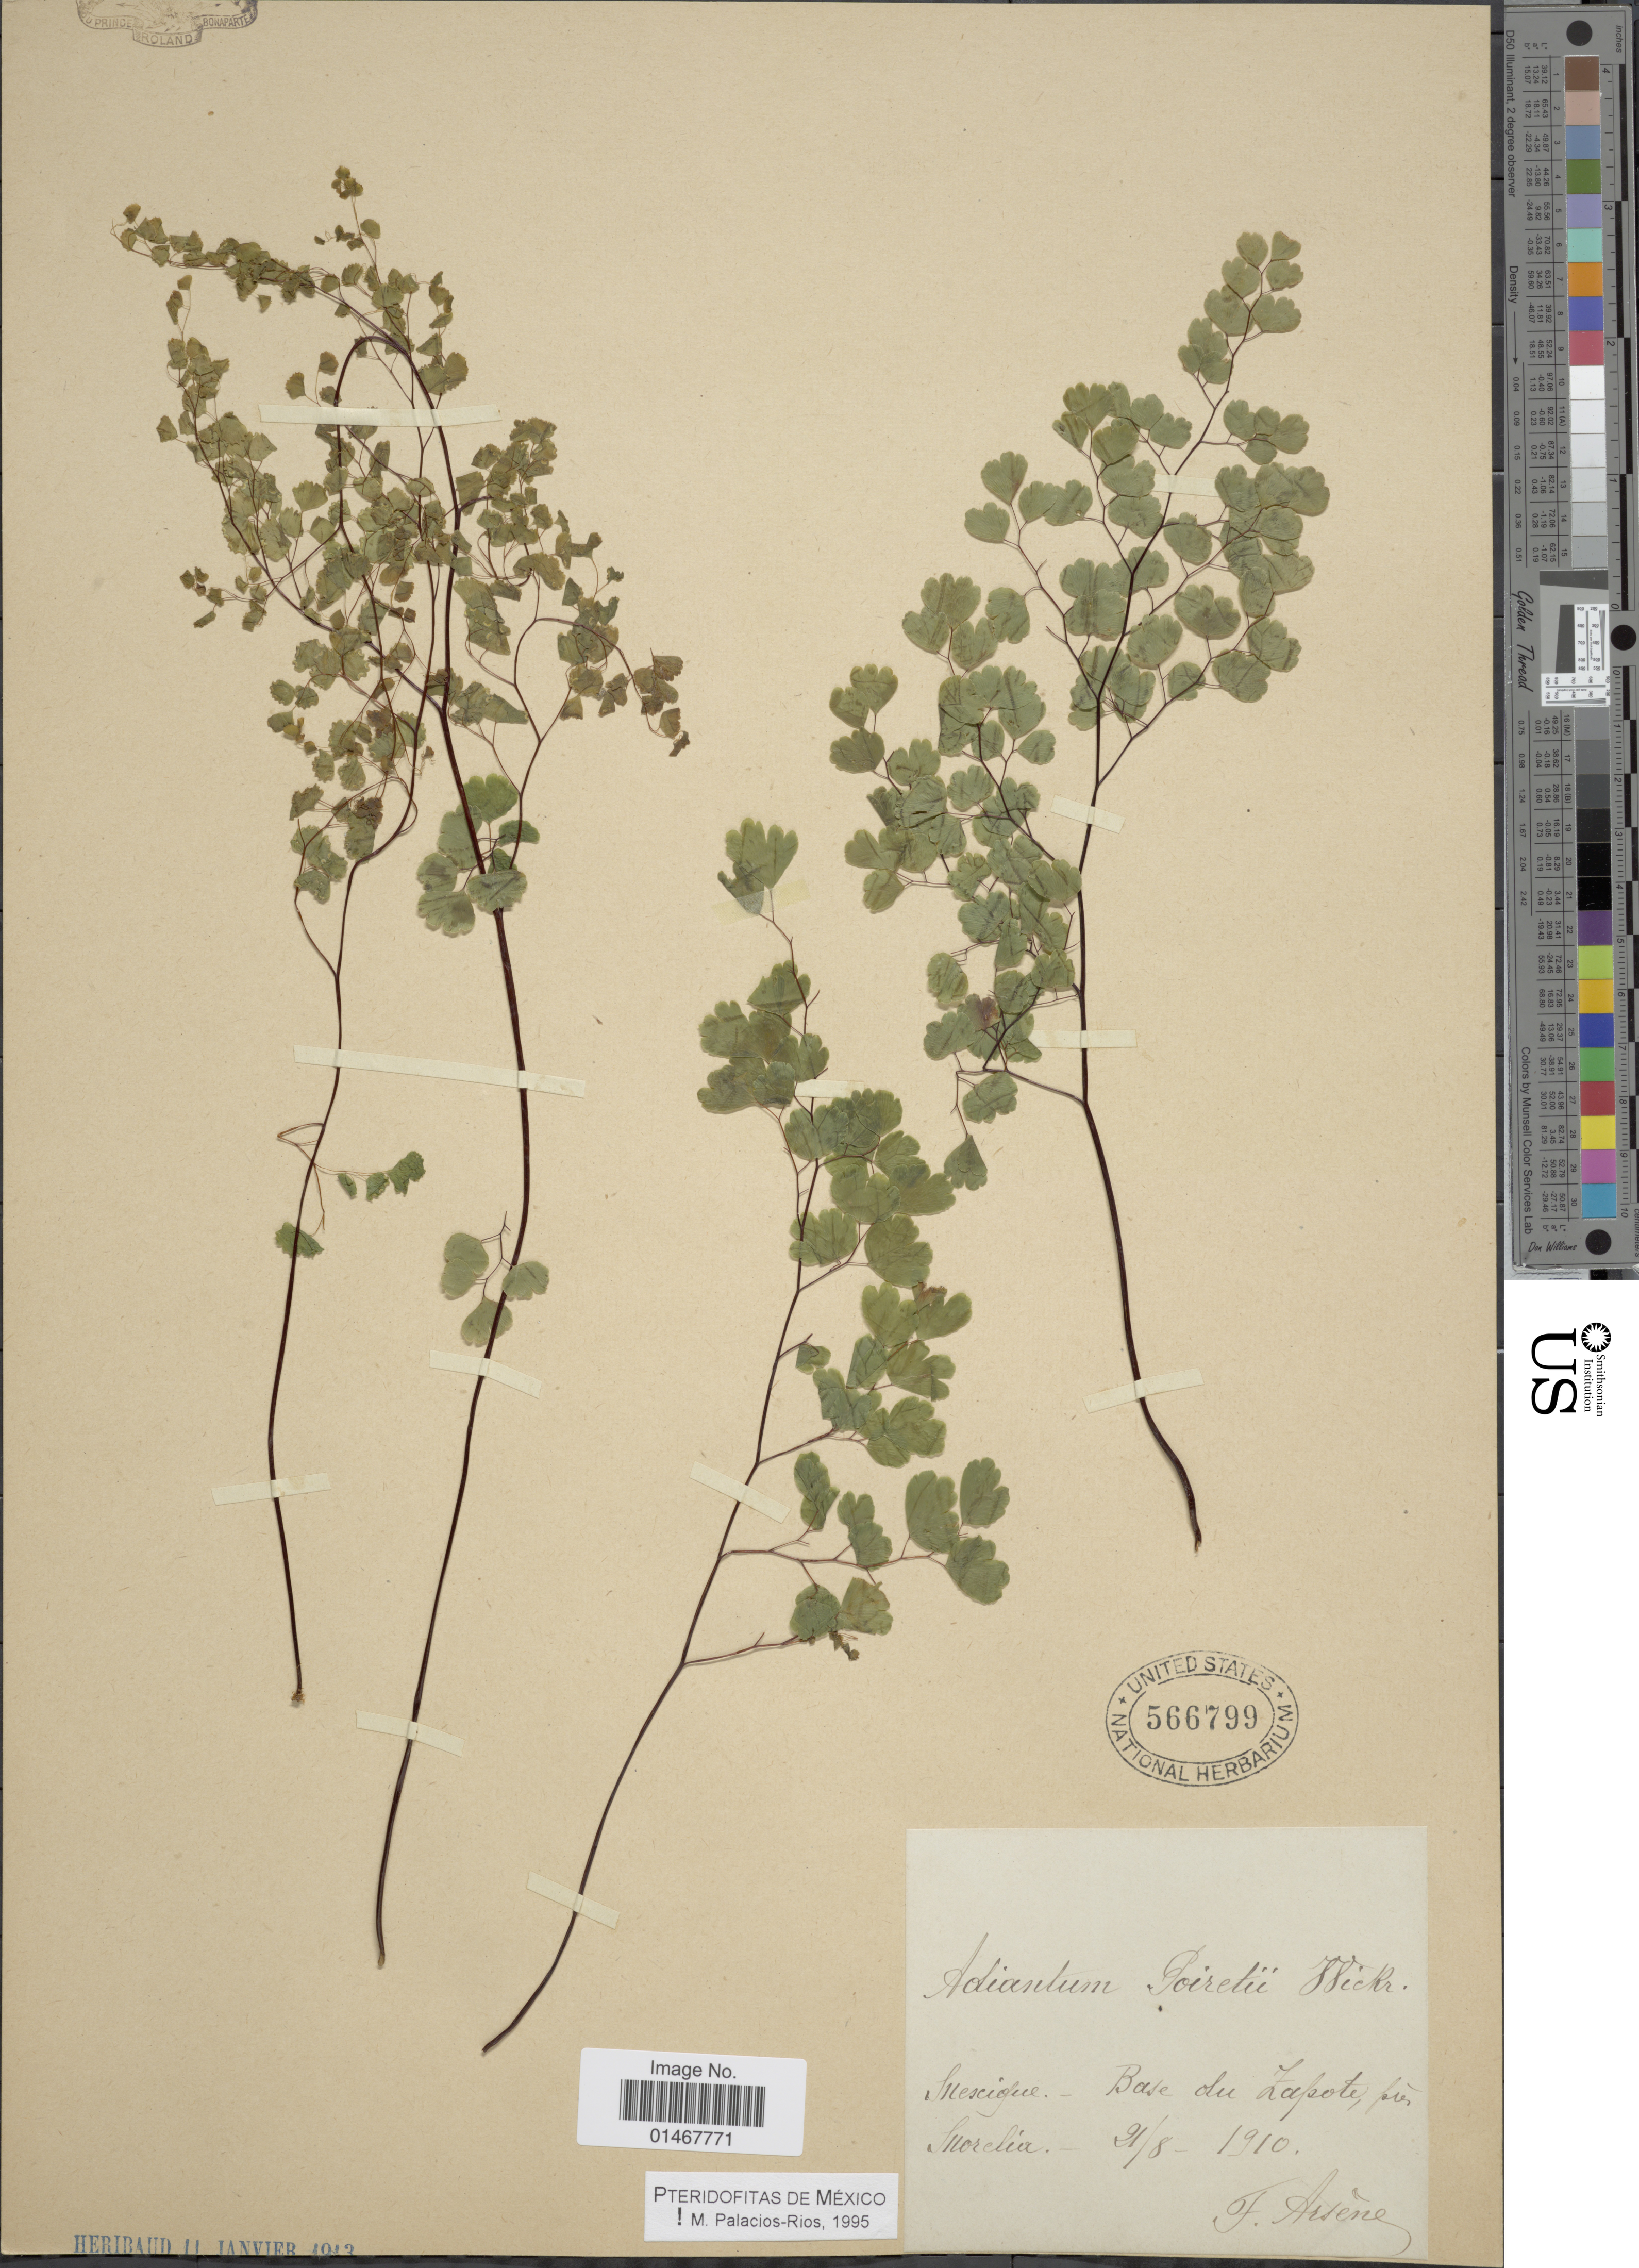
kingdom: Plantae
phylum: Tracheophyta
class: Polypodiopsida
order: Polypodiales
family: Pteridaceae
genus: Adiantum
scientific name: Adiantum poiretii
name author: Wikstr.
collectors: F. Arsène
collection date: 1910-08-21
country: Mexico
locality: Base du Zapote, pres Morelia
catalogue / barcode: US 566799